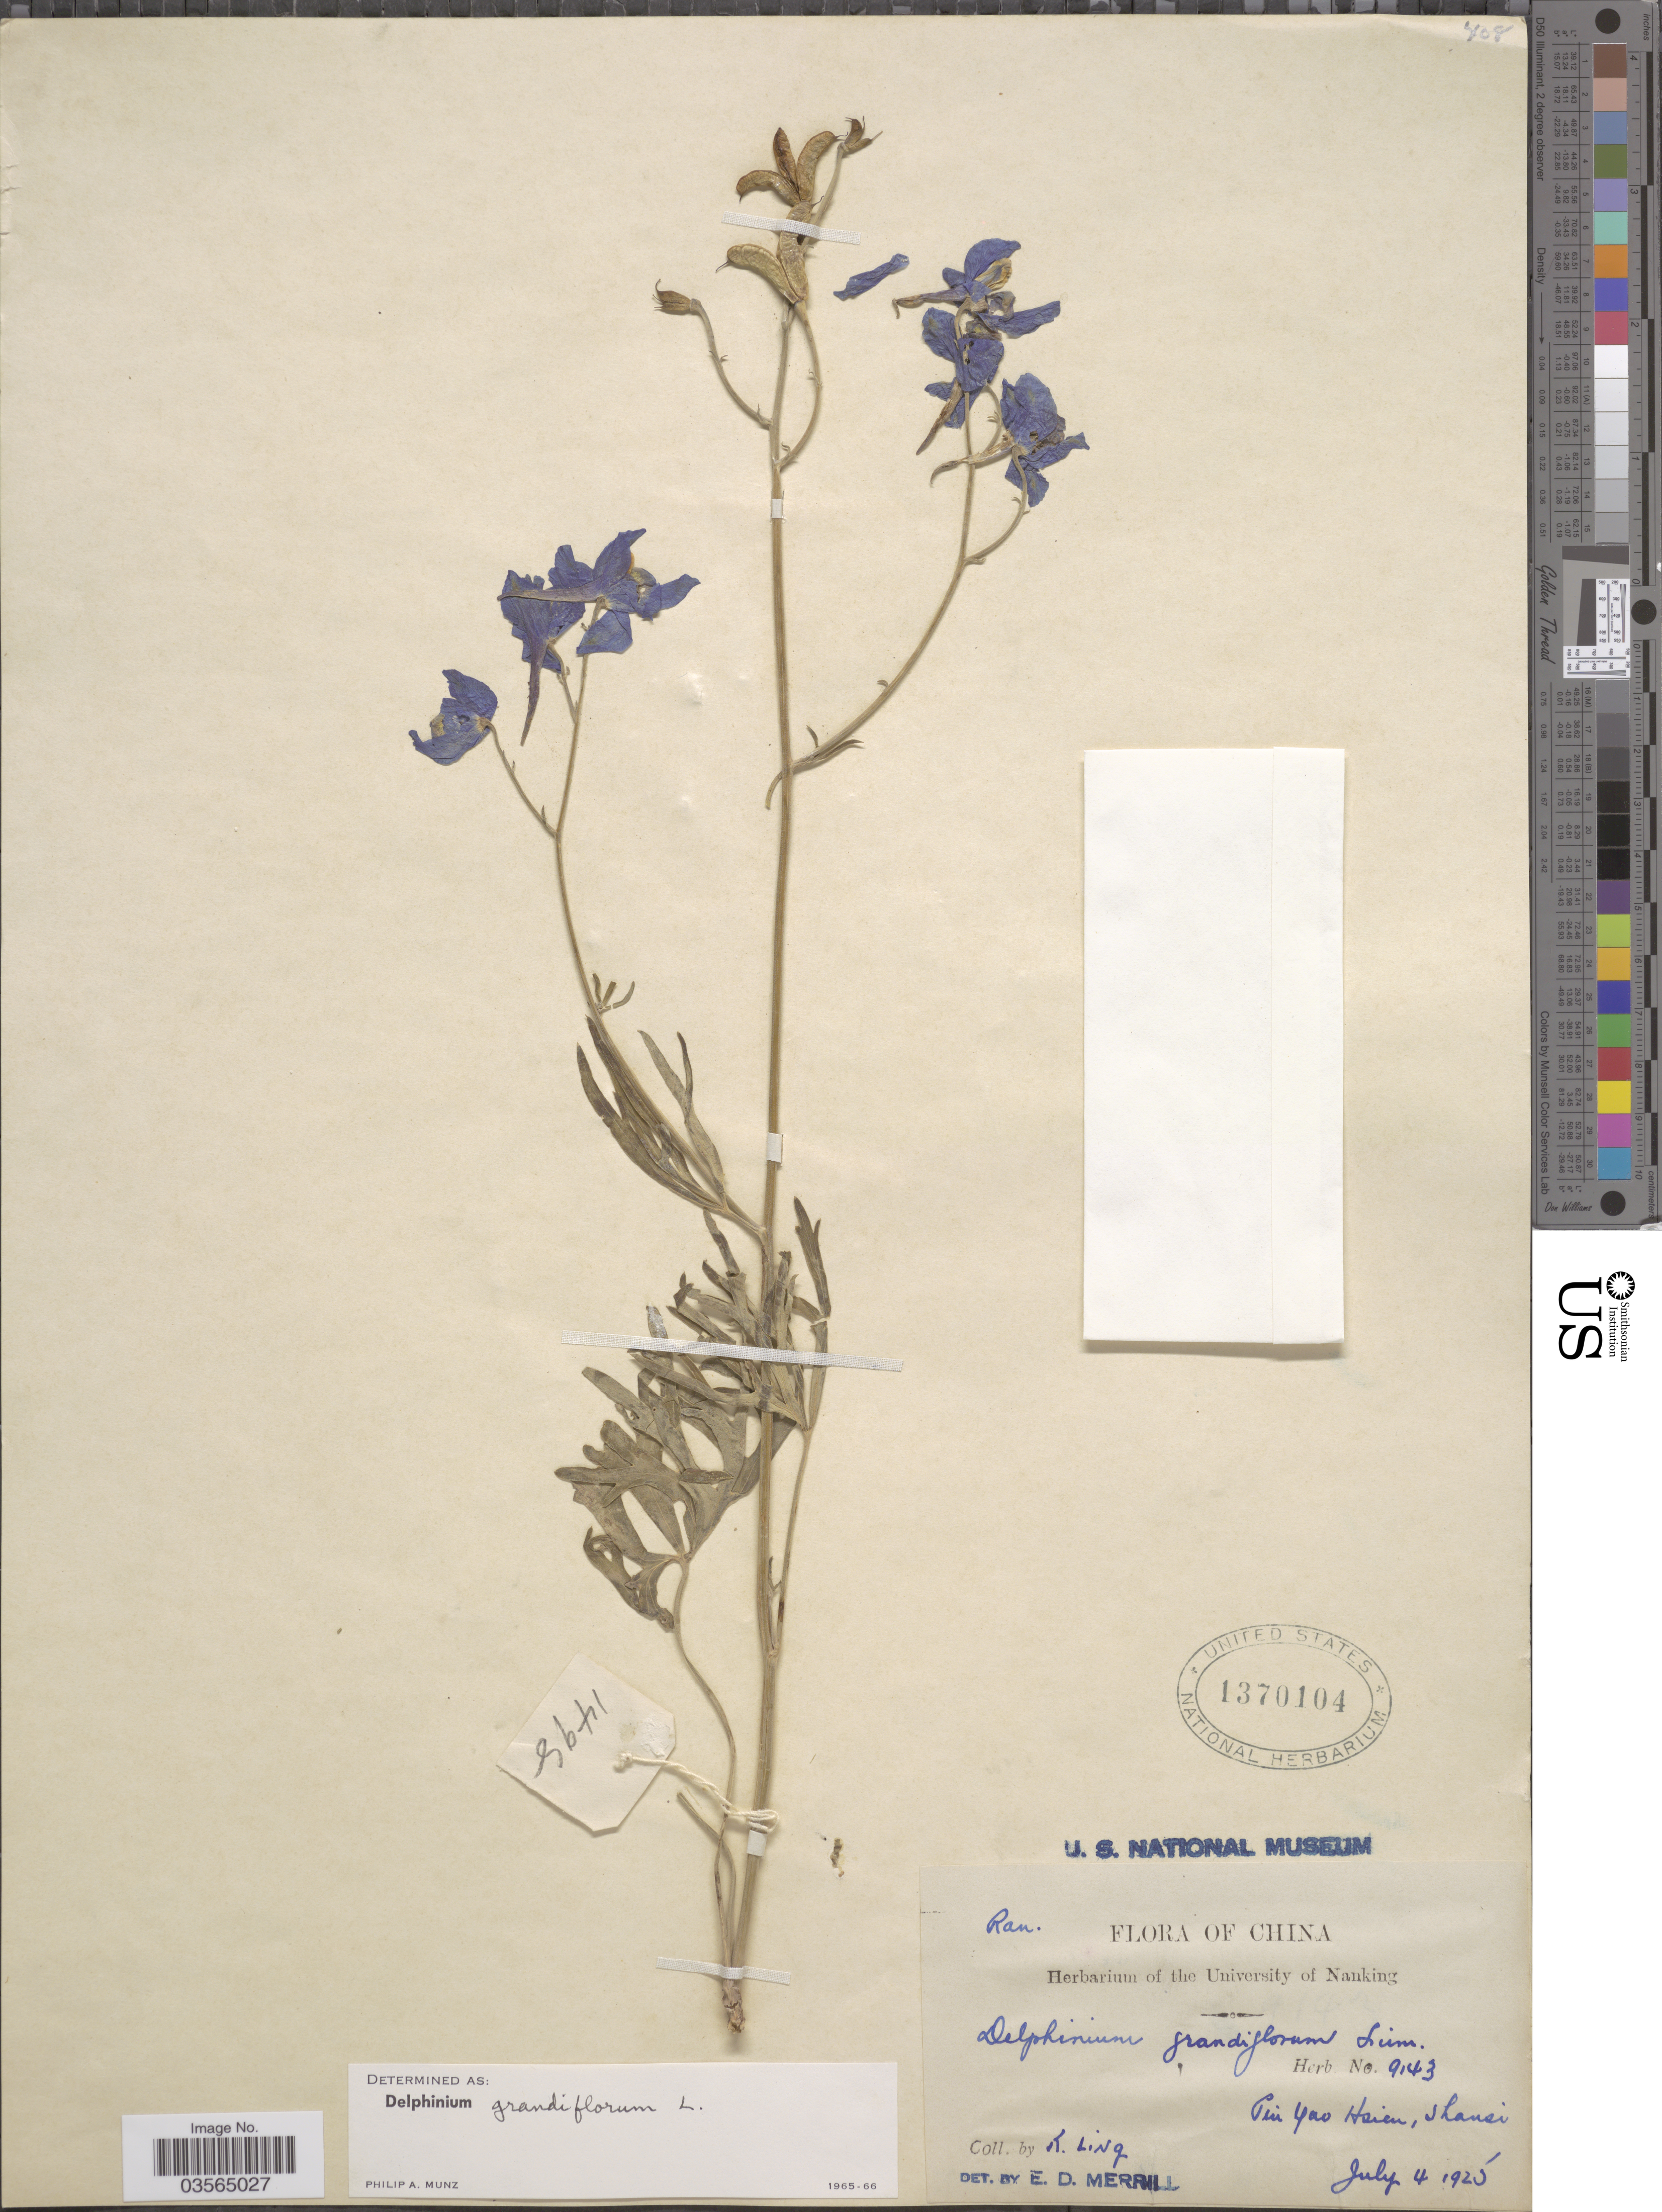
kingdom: Plantae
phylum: Tracheophyta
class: Magnoliopsida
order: Ranunculales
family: Ranunculaceae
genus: Delphinium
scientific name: Delphinium grandiflorum var. grandiflorum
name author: L.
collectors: K. Ling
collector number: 9143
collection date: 1925-07-04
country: China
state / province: Shanxi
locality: Pin Yao Hsien, Shansi.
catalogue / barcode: US 1370104